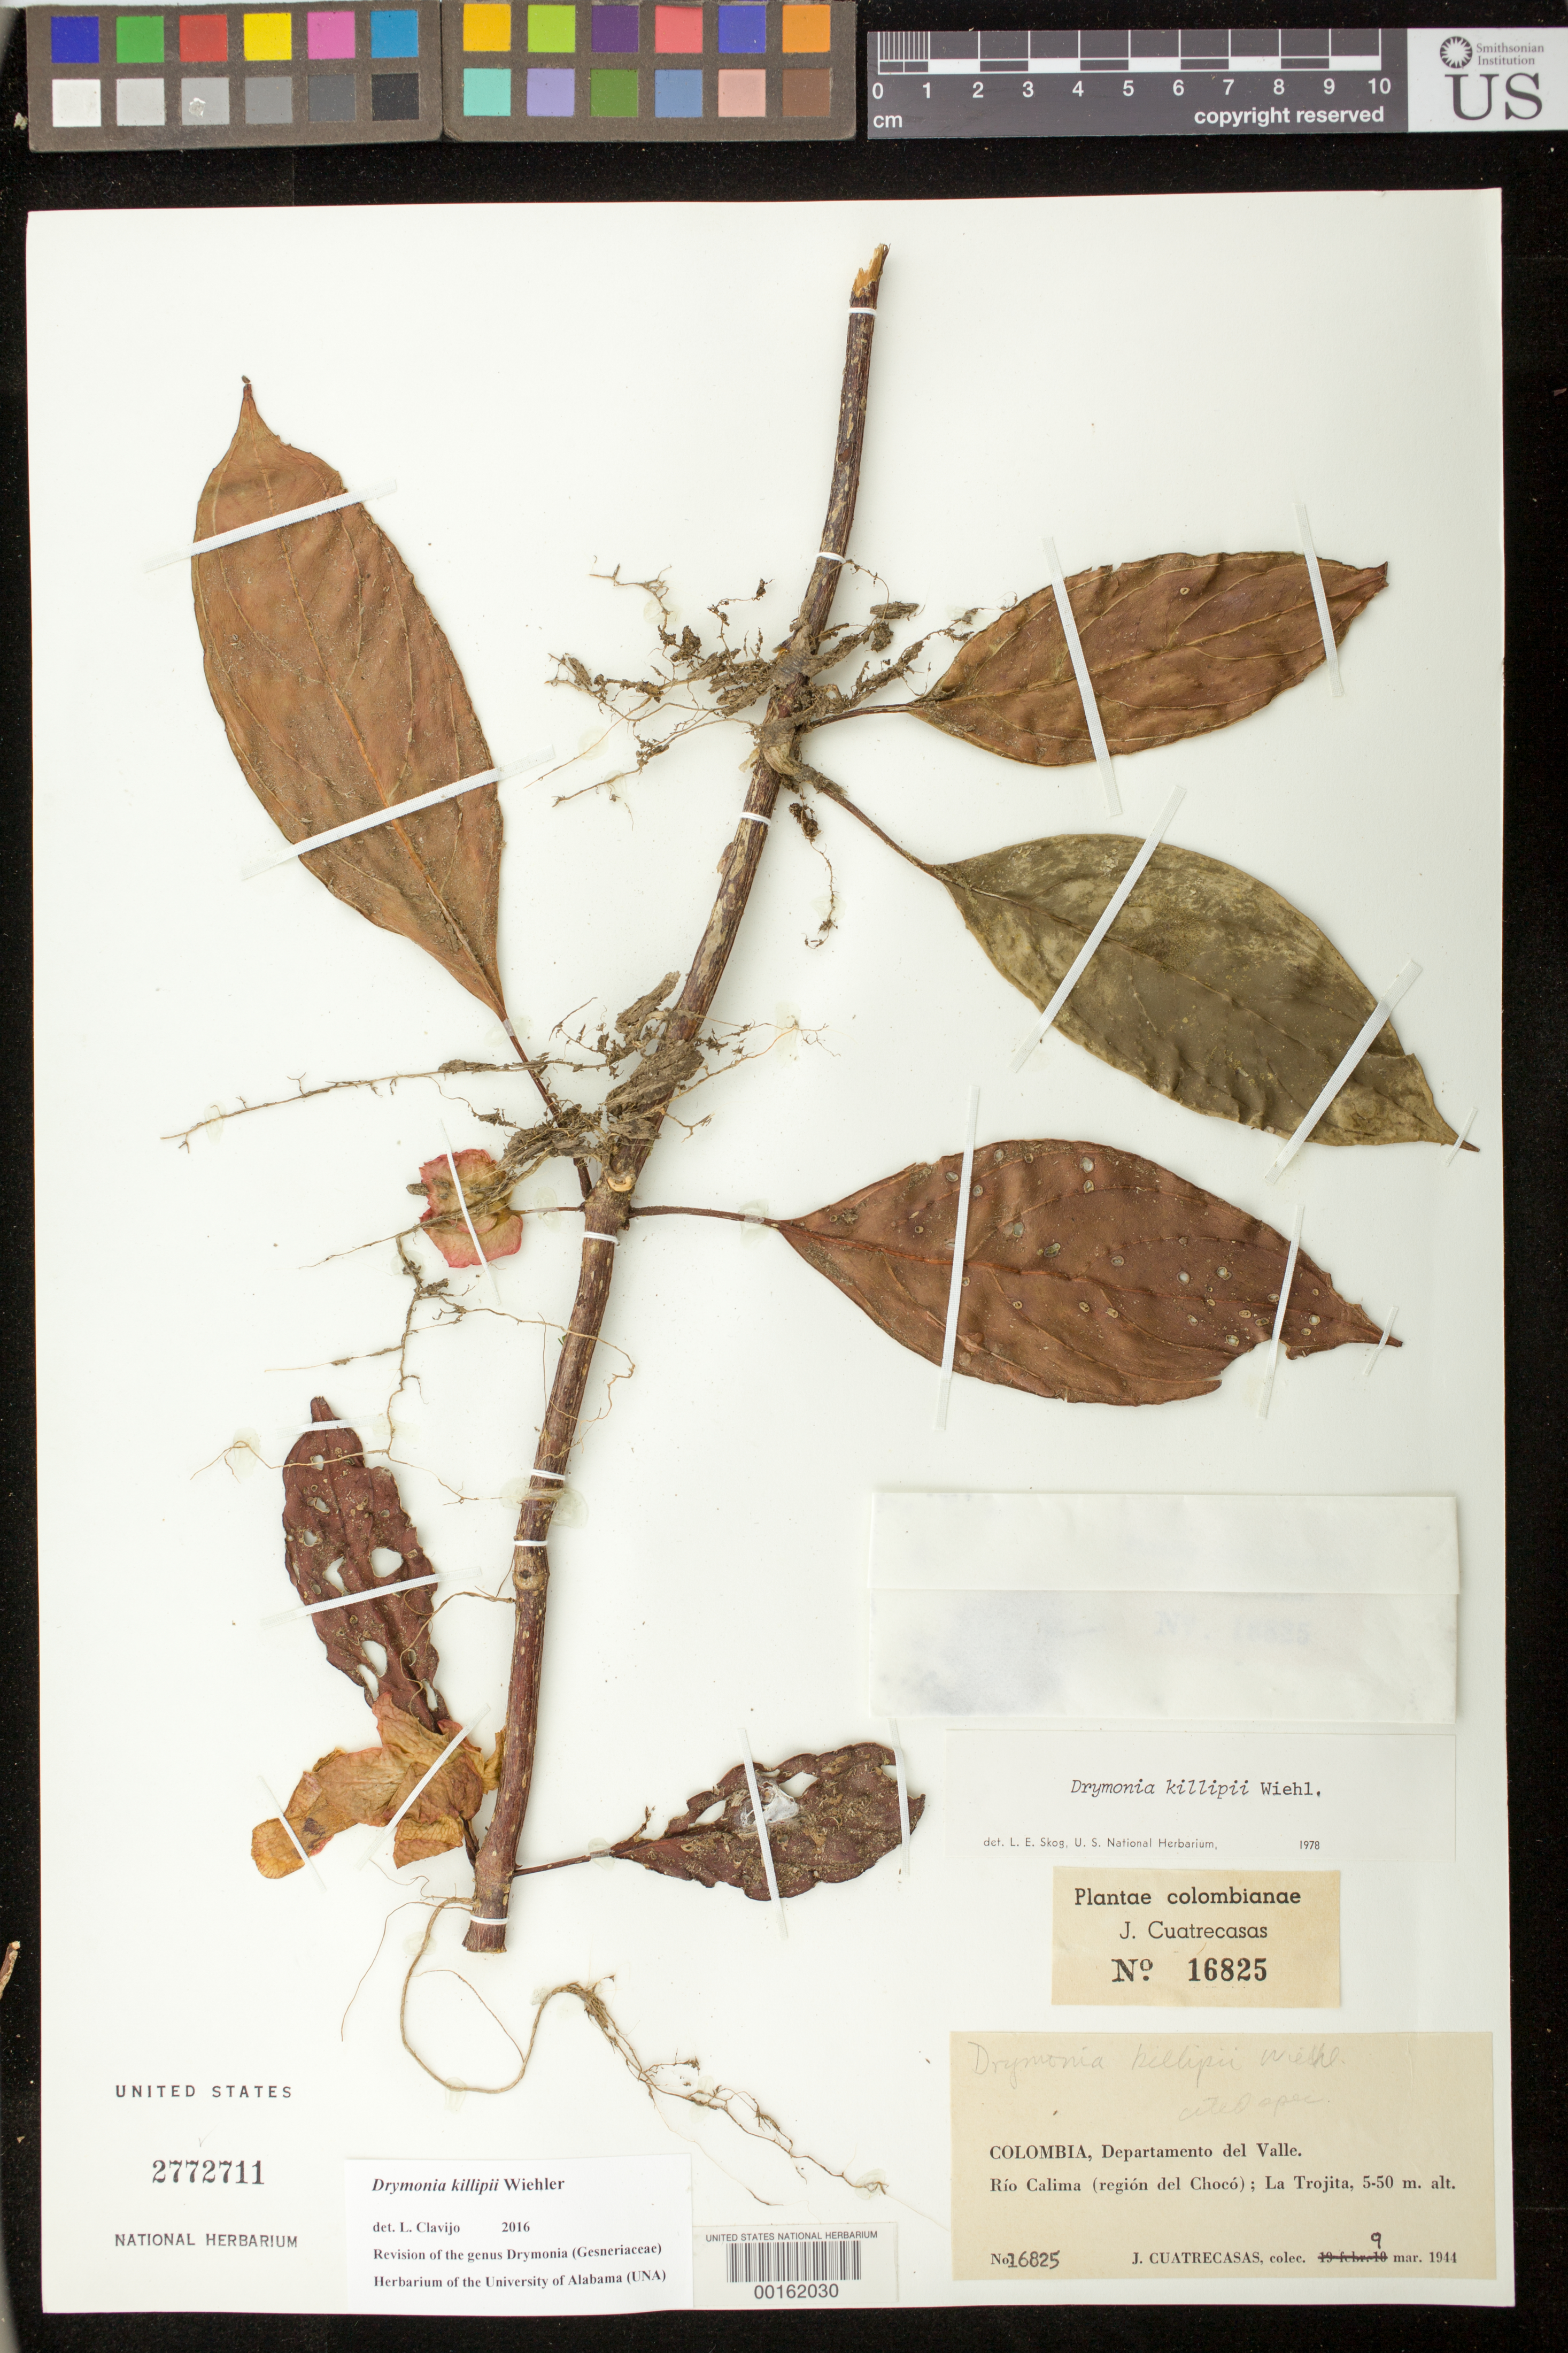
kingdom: Plantae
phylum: Tracheophyta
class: Magnoliopsida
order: Lamiales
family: Gesneriaceae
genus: Drymonia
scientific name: Drymonia killipii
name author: Wiehler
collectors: J. Cuatrecasas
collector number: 16825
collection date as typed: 09 Mar 1944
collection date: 1944-03-09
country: Colombia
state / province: Valle del Cauca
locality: Rio Calima (region del Choco), La Trojita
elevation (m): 5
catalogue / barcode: US 2772711